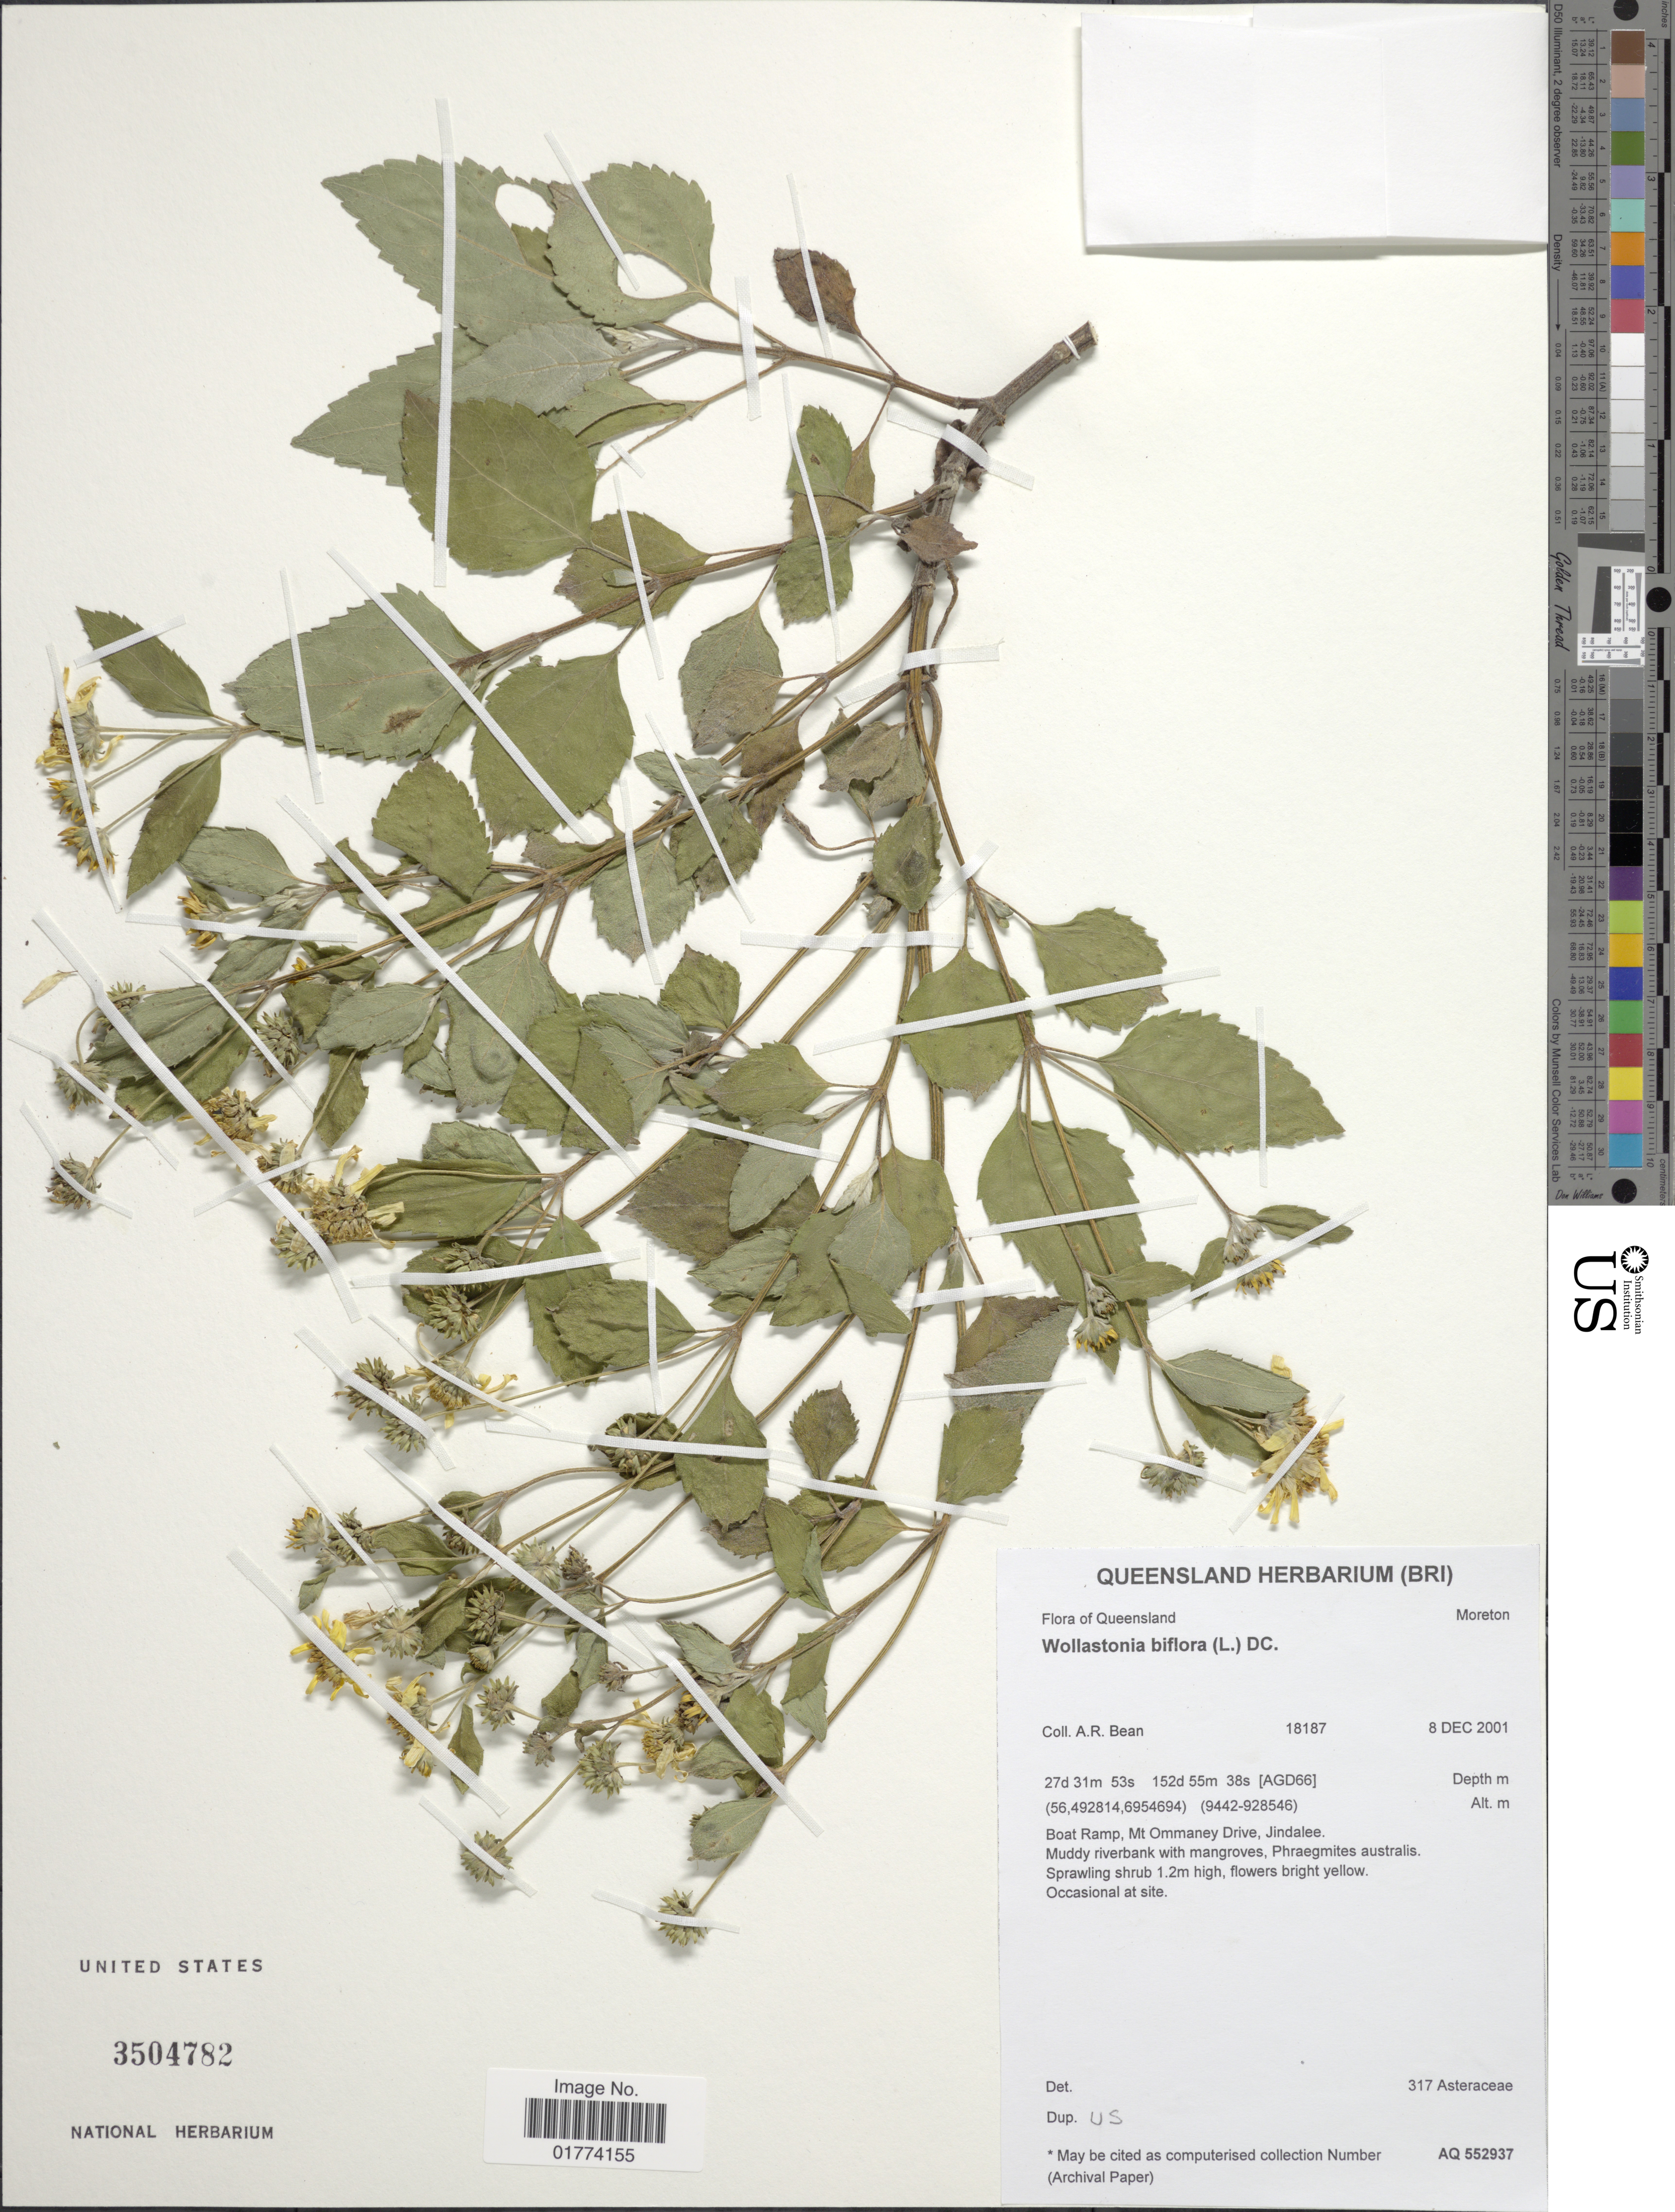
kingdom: Plantae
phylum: Tracheophyta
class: Magnoliopsida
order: Asterales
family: Asteraceae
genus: Wollastonia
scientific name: Wollastonia biflora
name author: (L.) DC.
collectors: A. R. Bean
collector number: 18187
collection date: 2001-12-08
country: Australia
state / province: Queensland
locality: Moreton, Boat Ramp, Mt Ommaney Drive, Jindalee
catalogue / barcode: US 3504782